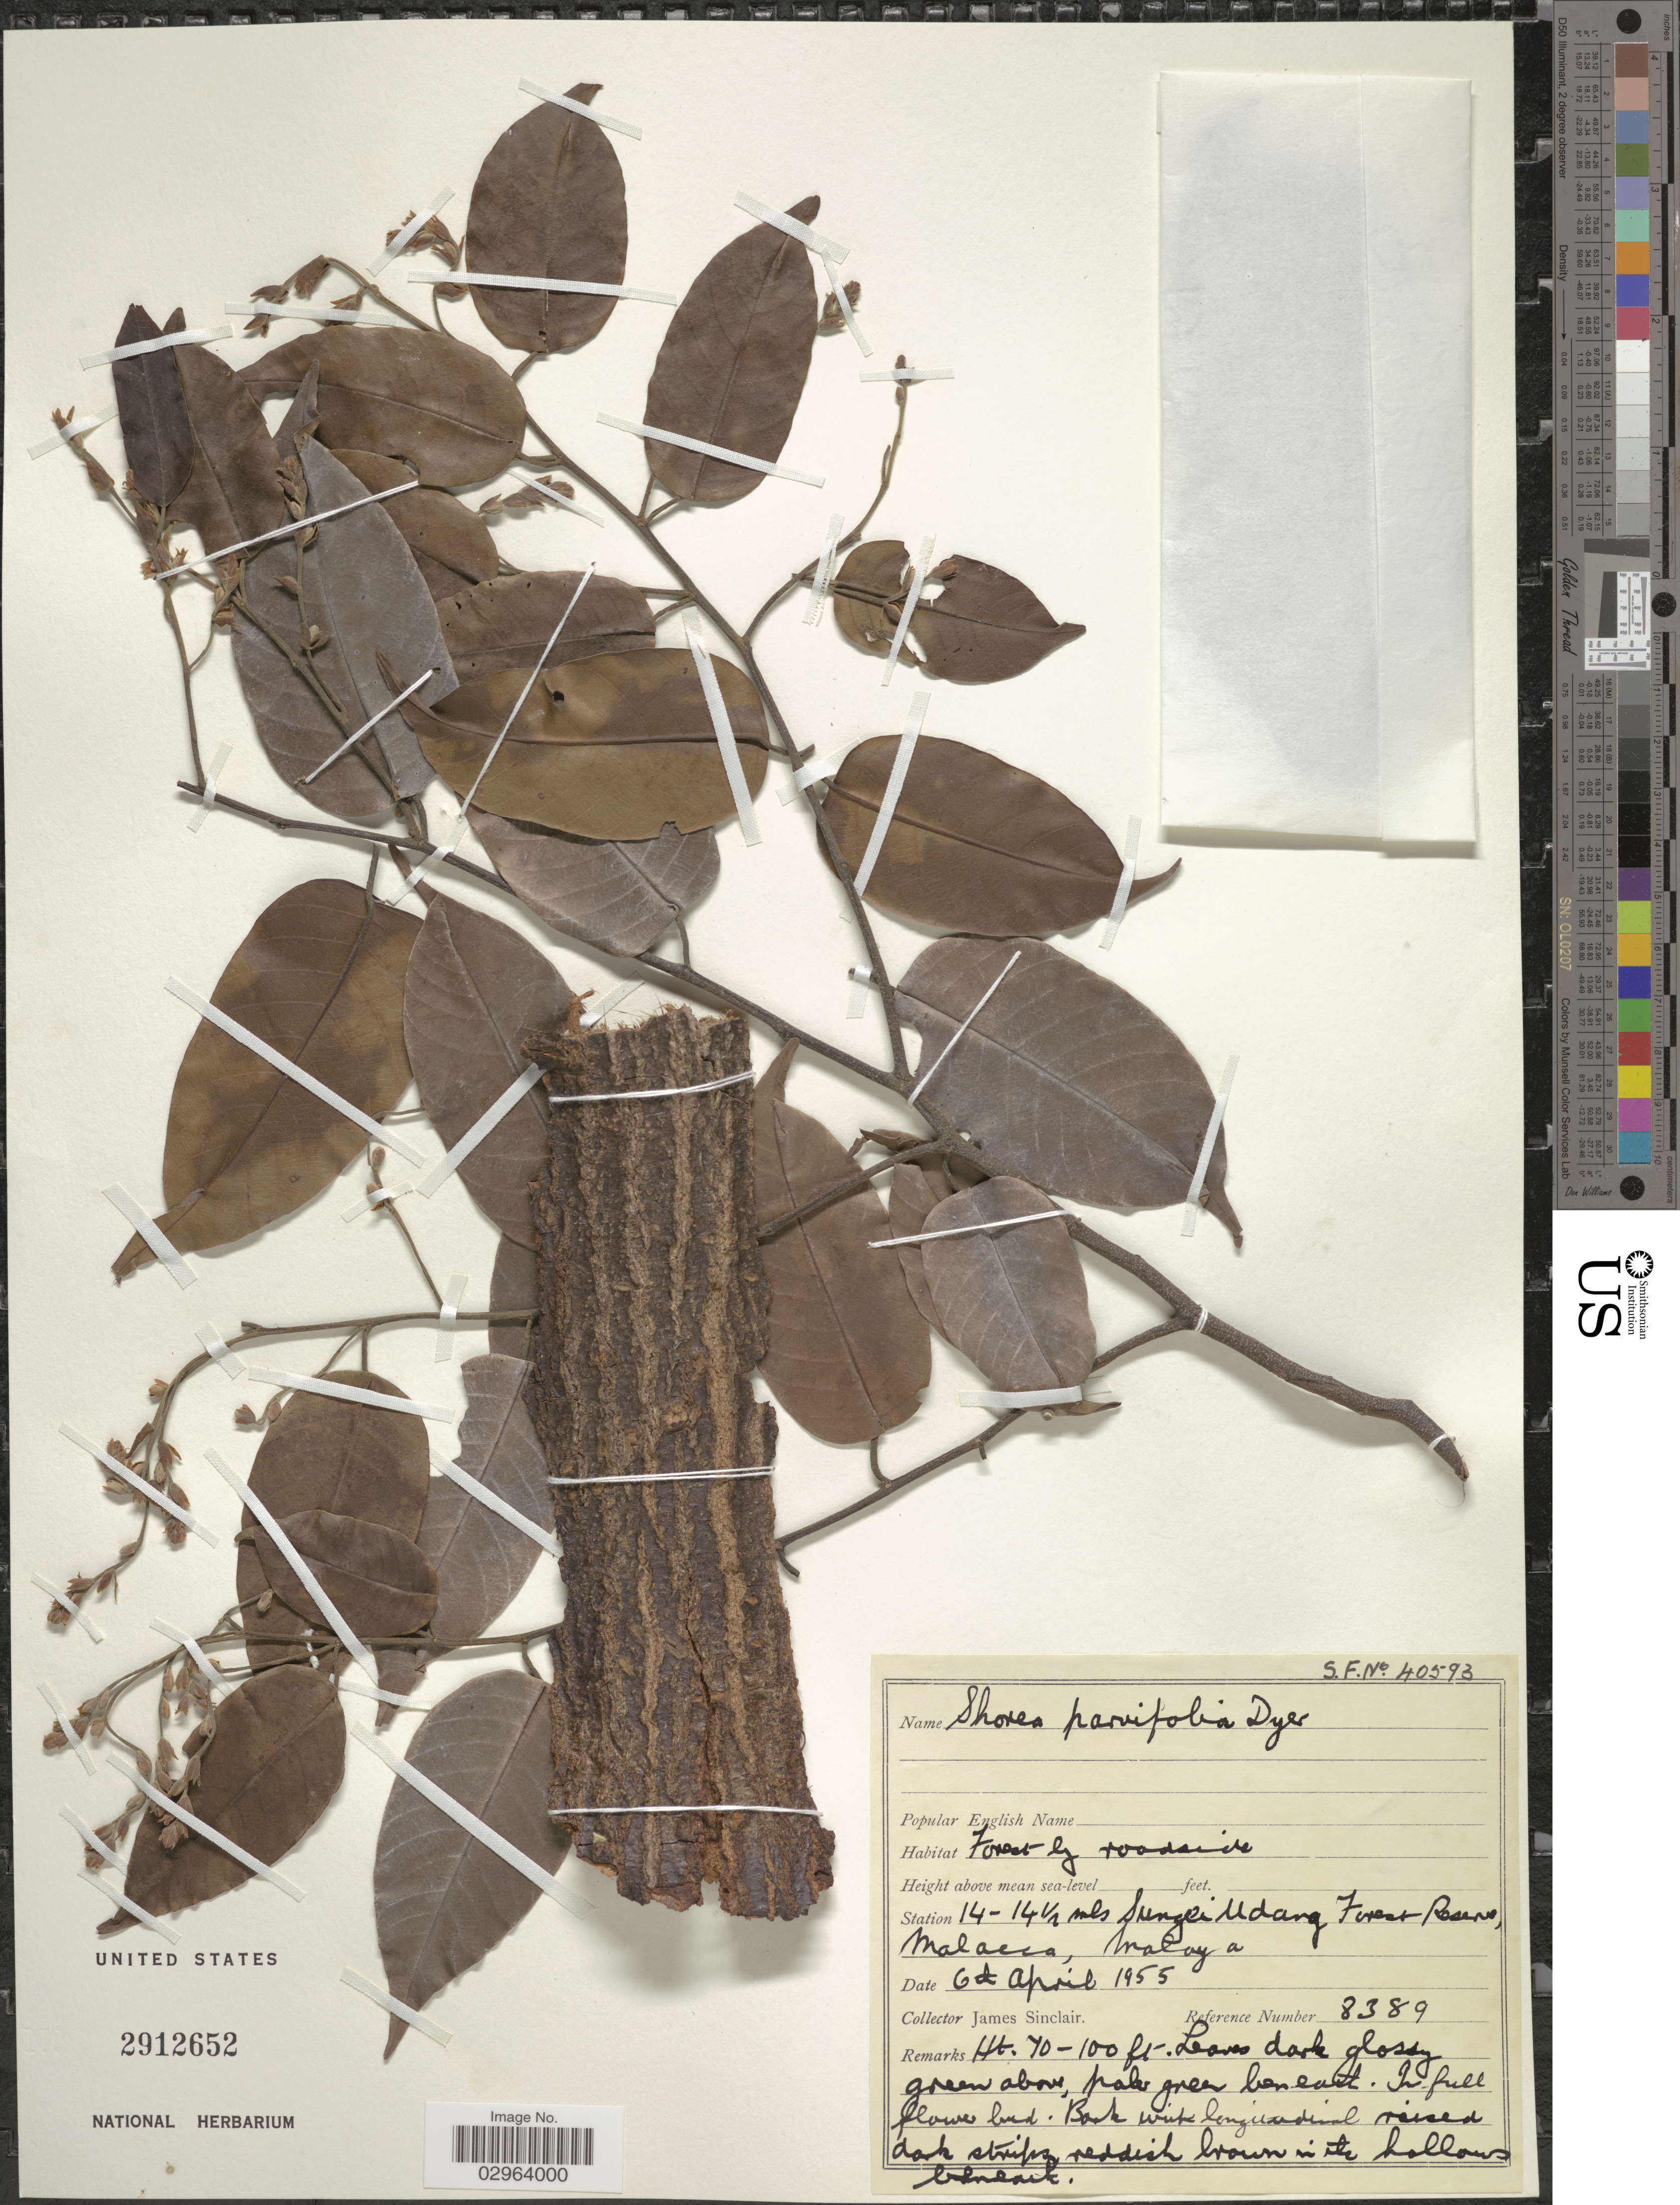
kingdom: Plantae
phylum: Tracheophyta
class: Magnoliopsida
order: Malvales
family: Dipterocarpaceae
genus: Rubroshorea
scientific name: Rubroshorea parvifolia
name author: (Dyer) P.S. Ashton & J. Heck.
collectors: J. Sinclair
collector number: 8389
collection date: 1955-04-06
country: Malaysia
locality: Station 14-14½ mls Sungei Udang Forest Reserve, Malacca, Malaya.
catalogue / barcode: US 2912652